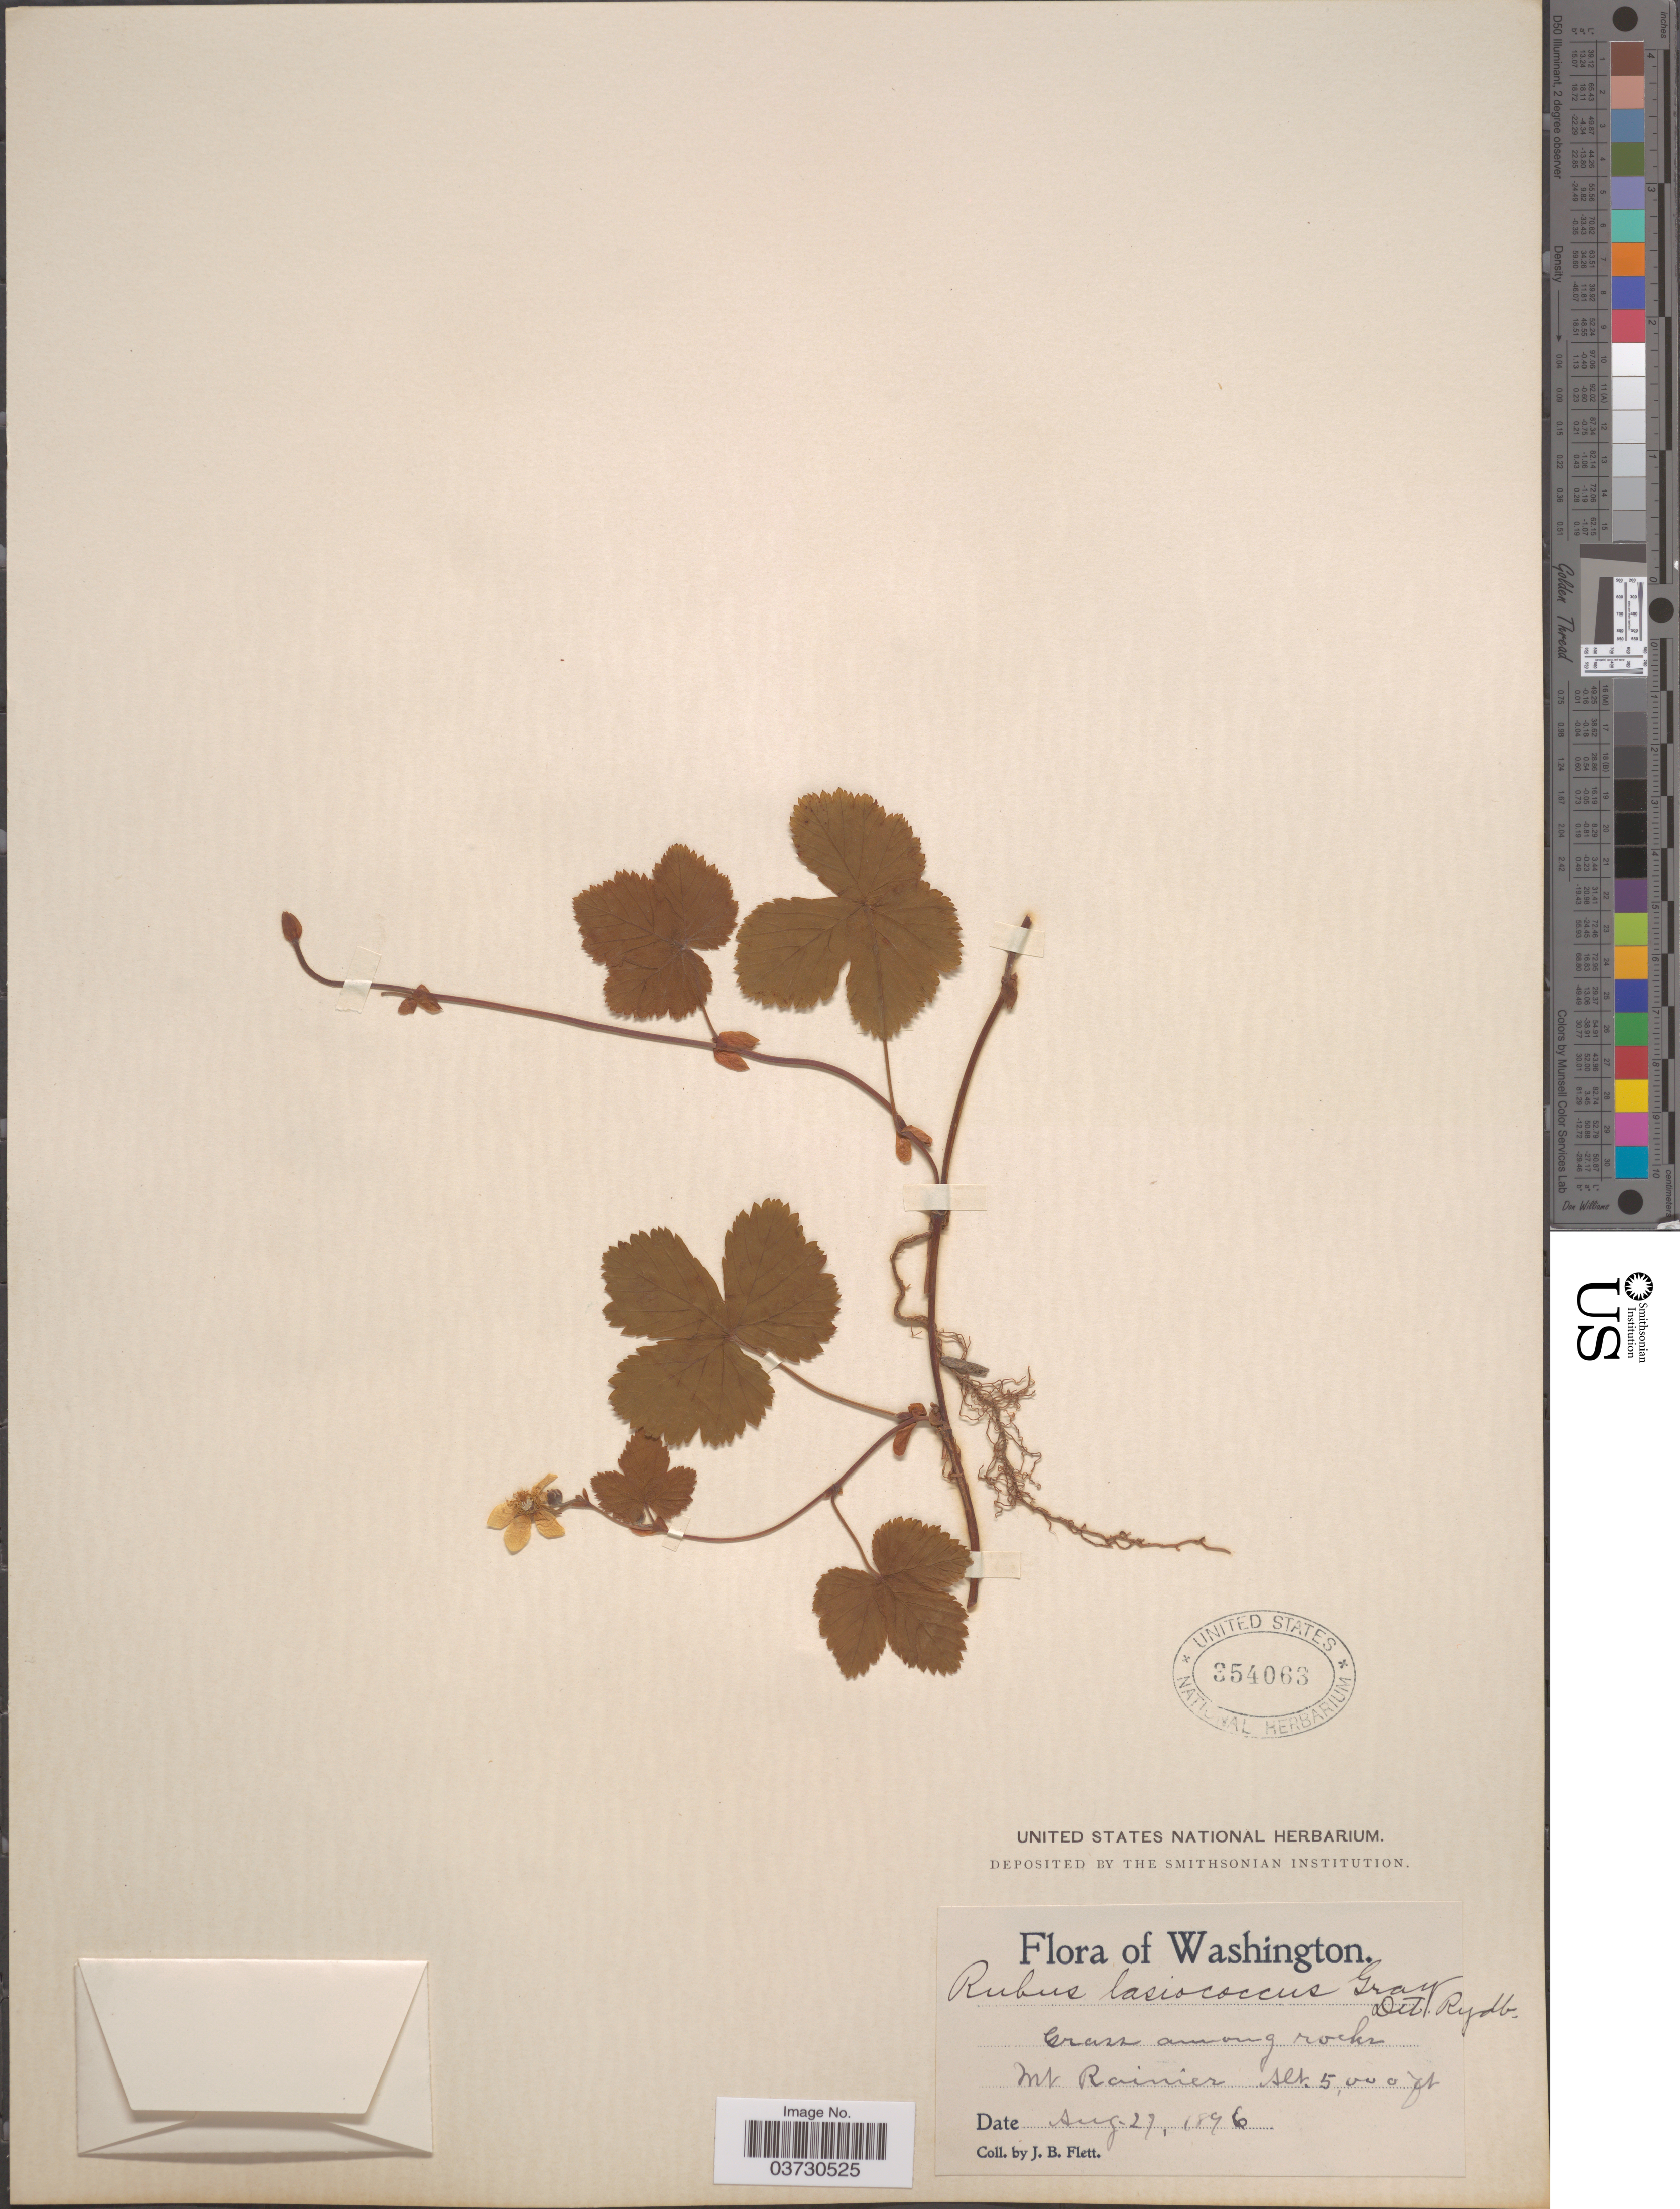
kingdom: Plantae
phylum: Tracheophyta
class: Magnoliopsida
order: Rosales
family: Rosaceae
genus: Rubus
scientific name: Rubus lasiococcus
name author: A. Gray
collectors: J. Flett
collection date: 1896-08-27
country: United States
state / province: Washington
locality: Mt. Rainier.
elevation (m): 1524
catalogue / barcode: US 354063